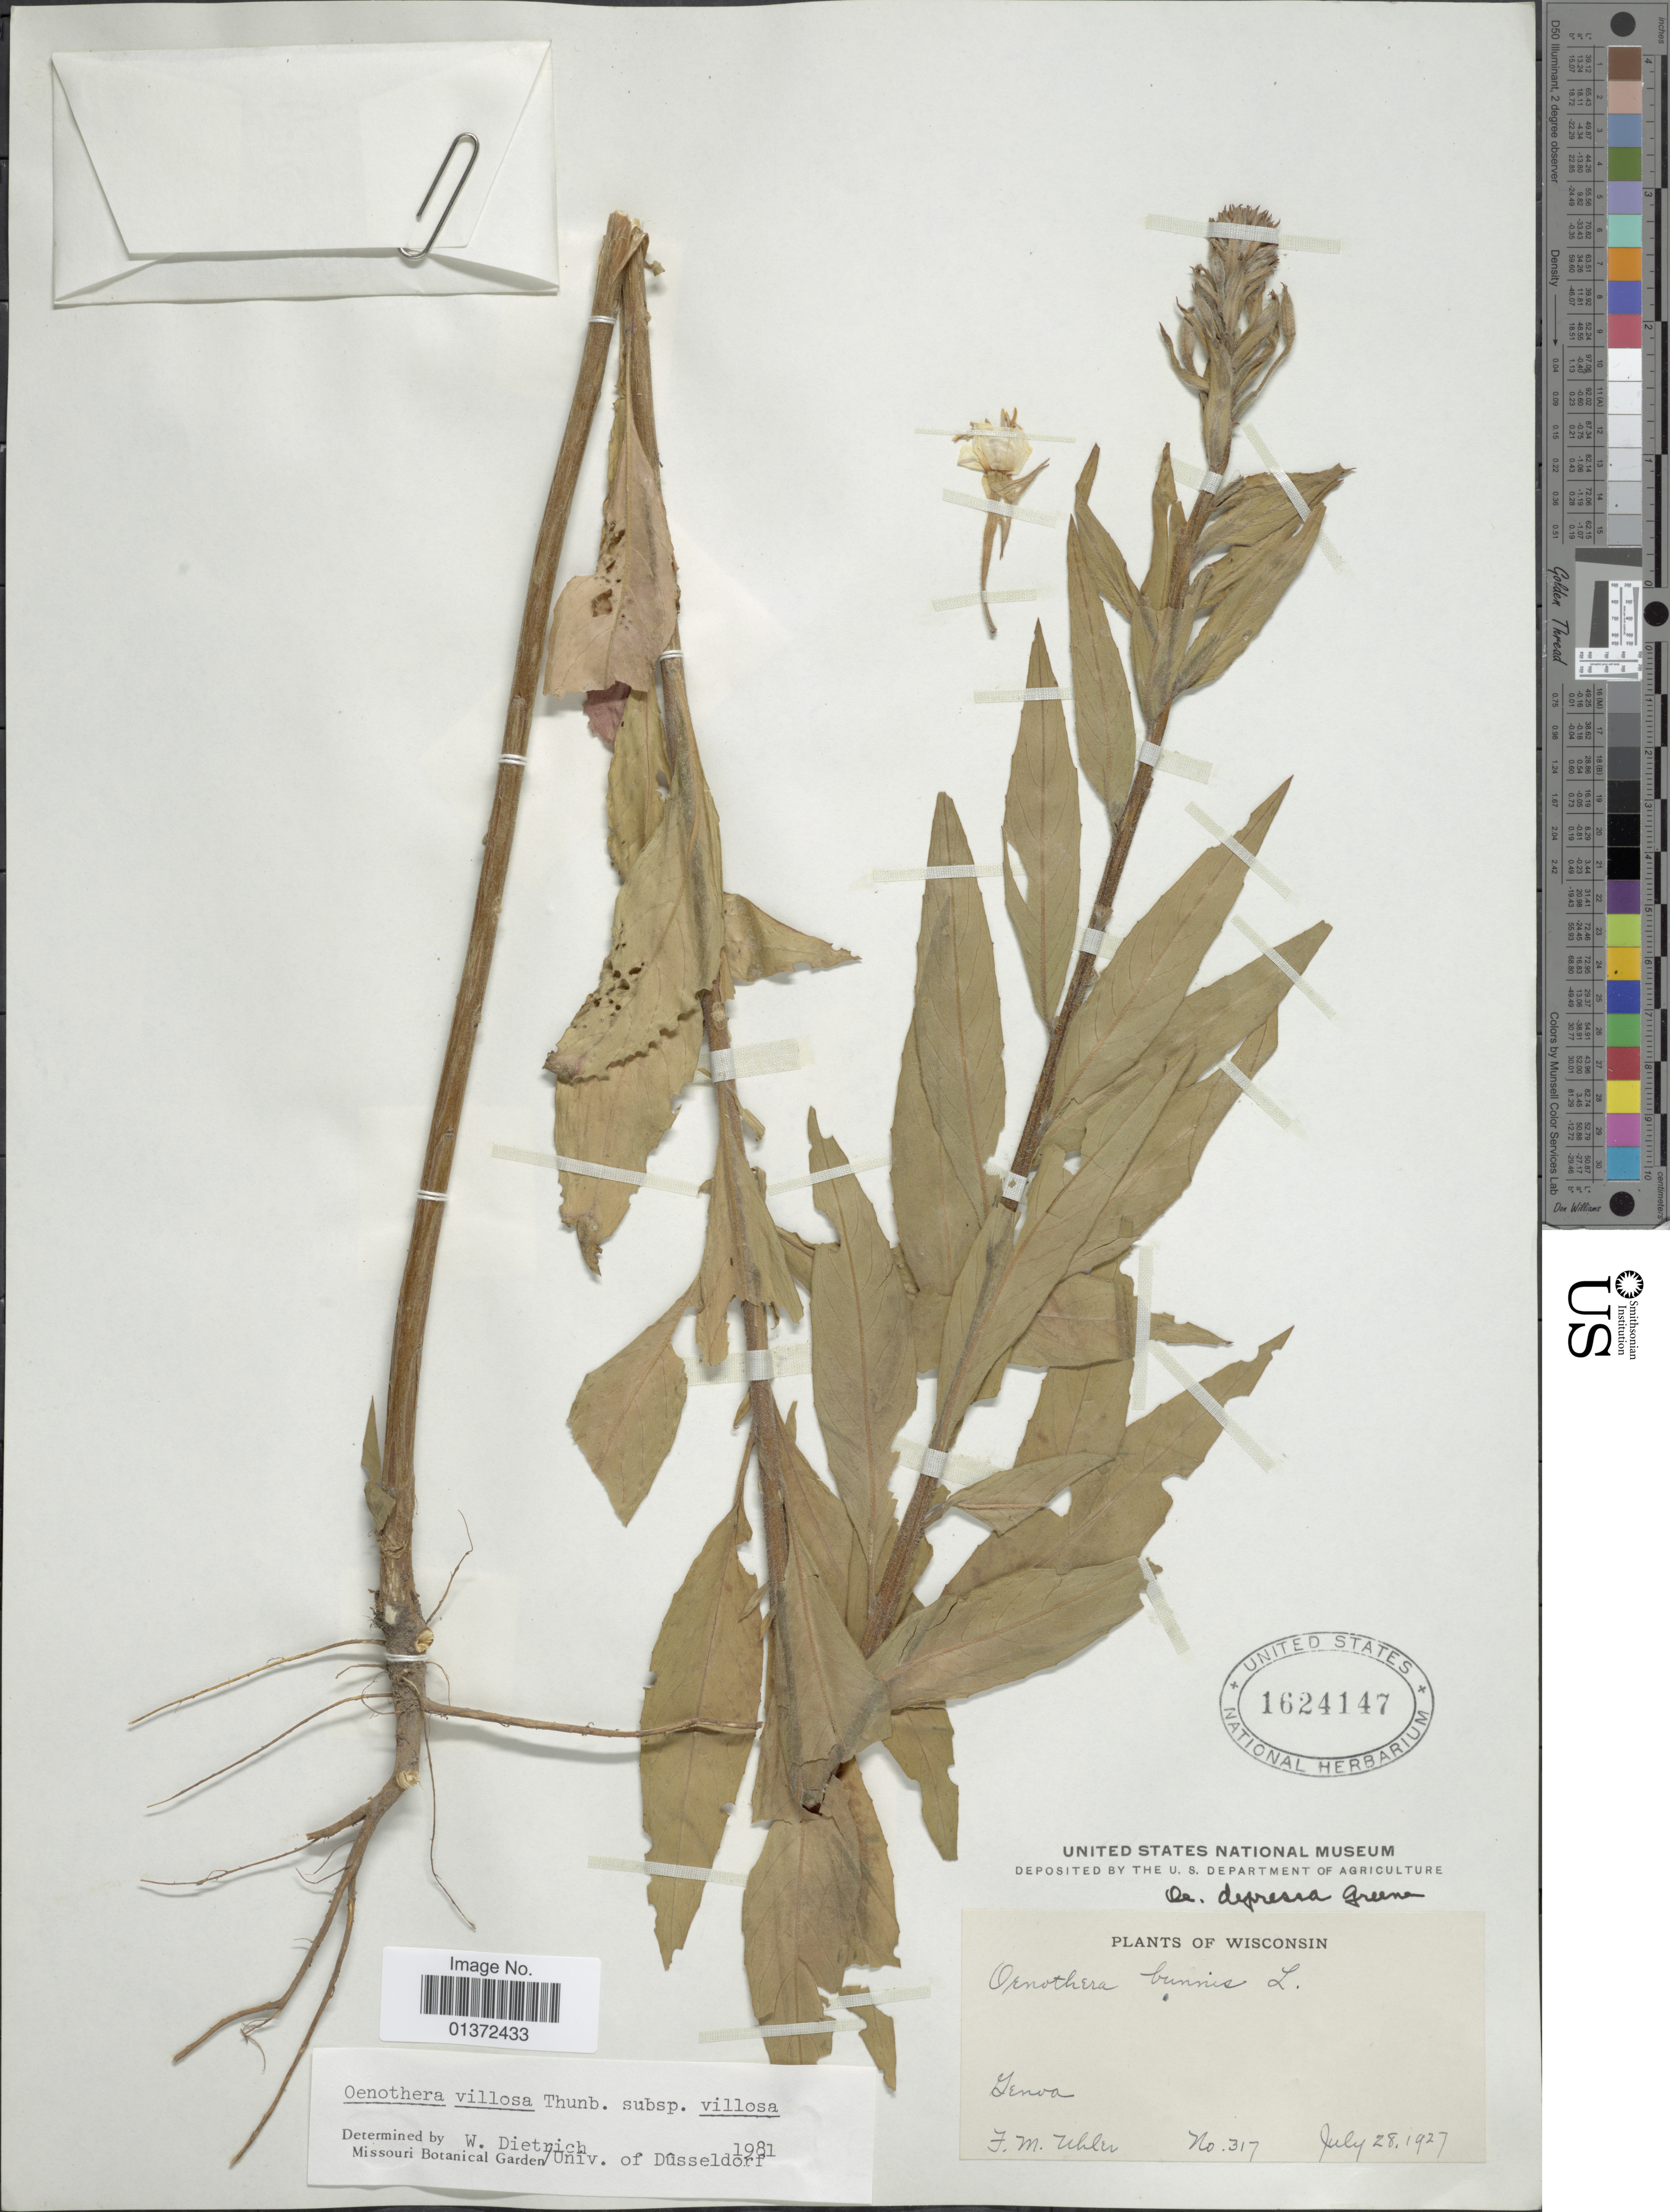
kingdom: Plantae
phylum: Tracheophyta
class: Magnoliopsida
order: Myrtales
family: Onagraceae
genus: Oenothera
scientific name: Oenothera villosa subsp. villosa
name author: Thunb.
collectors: F. M. Uhler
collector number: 317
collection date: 1927-07-28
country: United States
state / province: Wisconsin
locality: Genoa.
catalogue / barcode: US 1624147